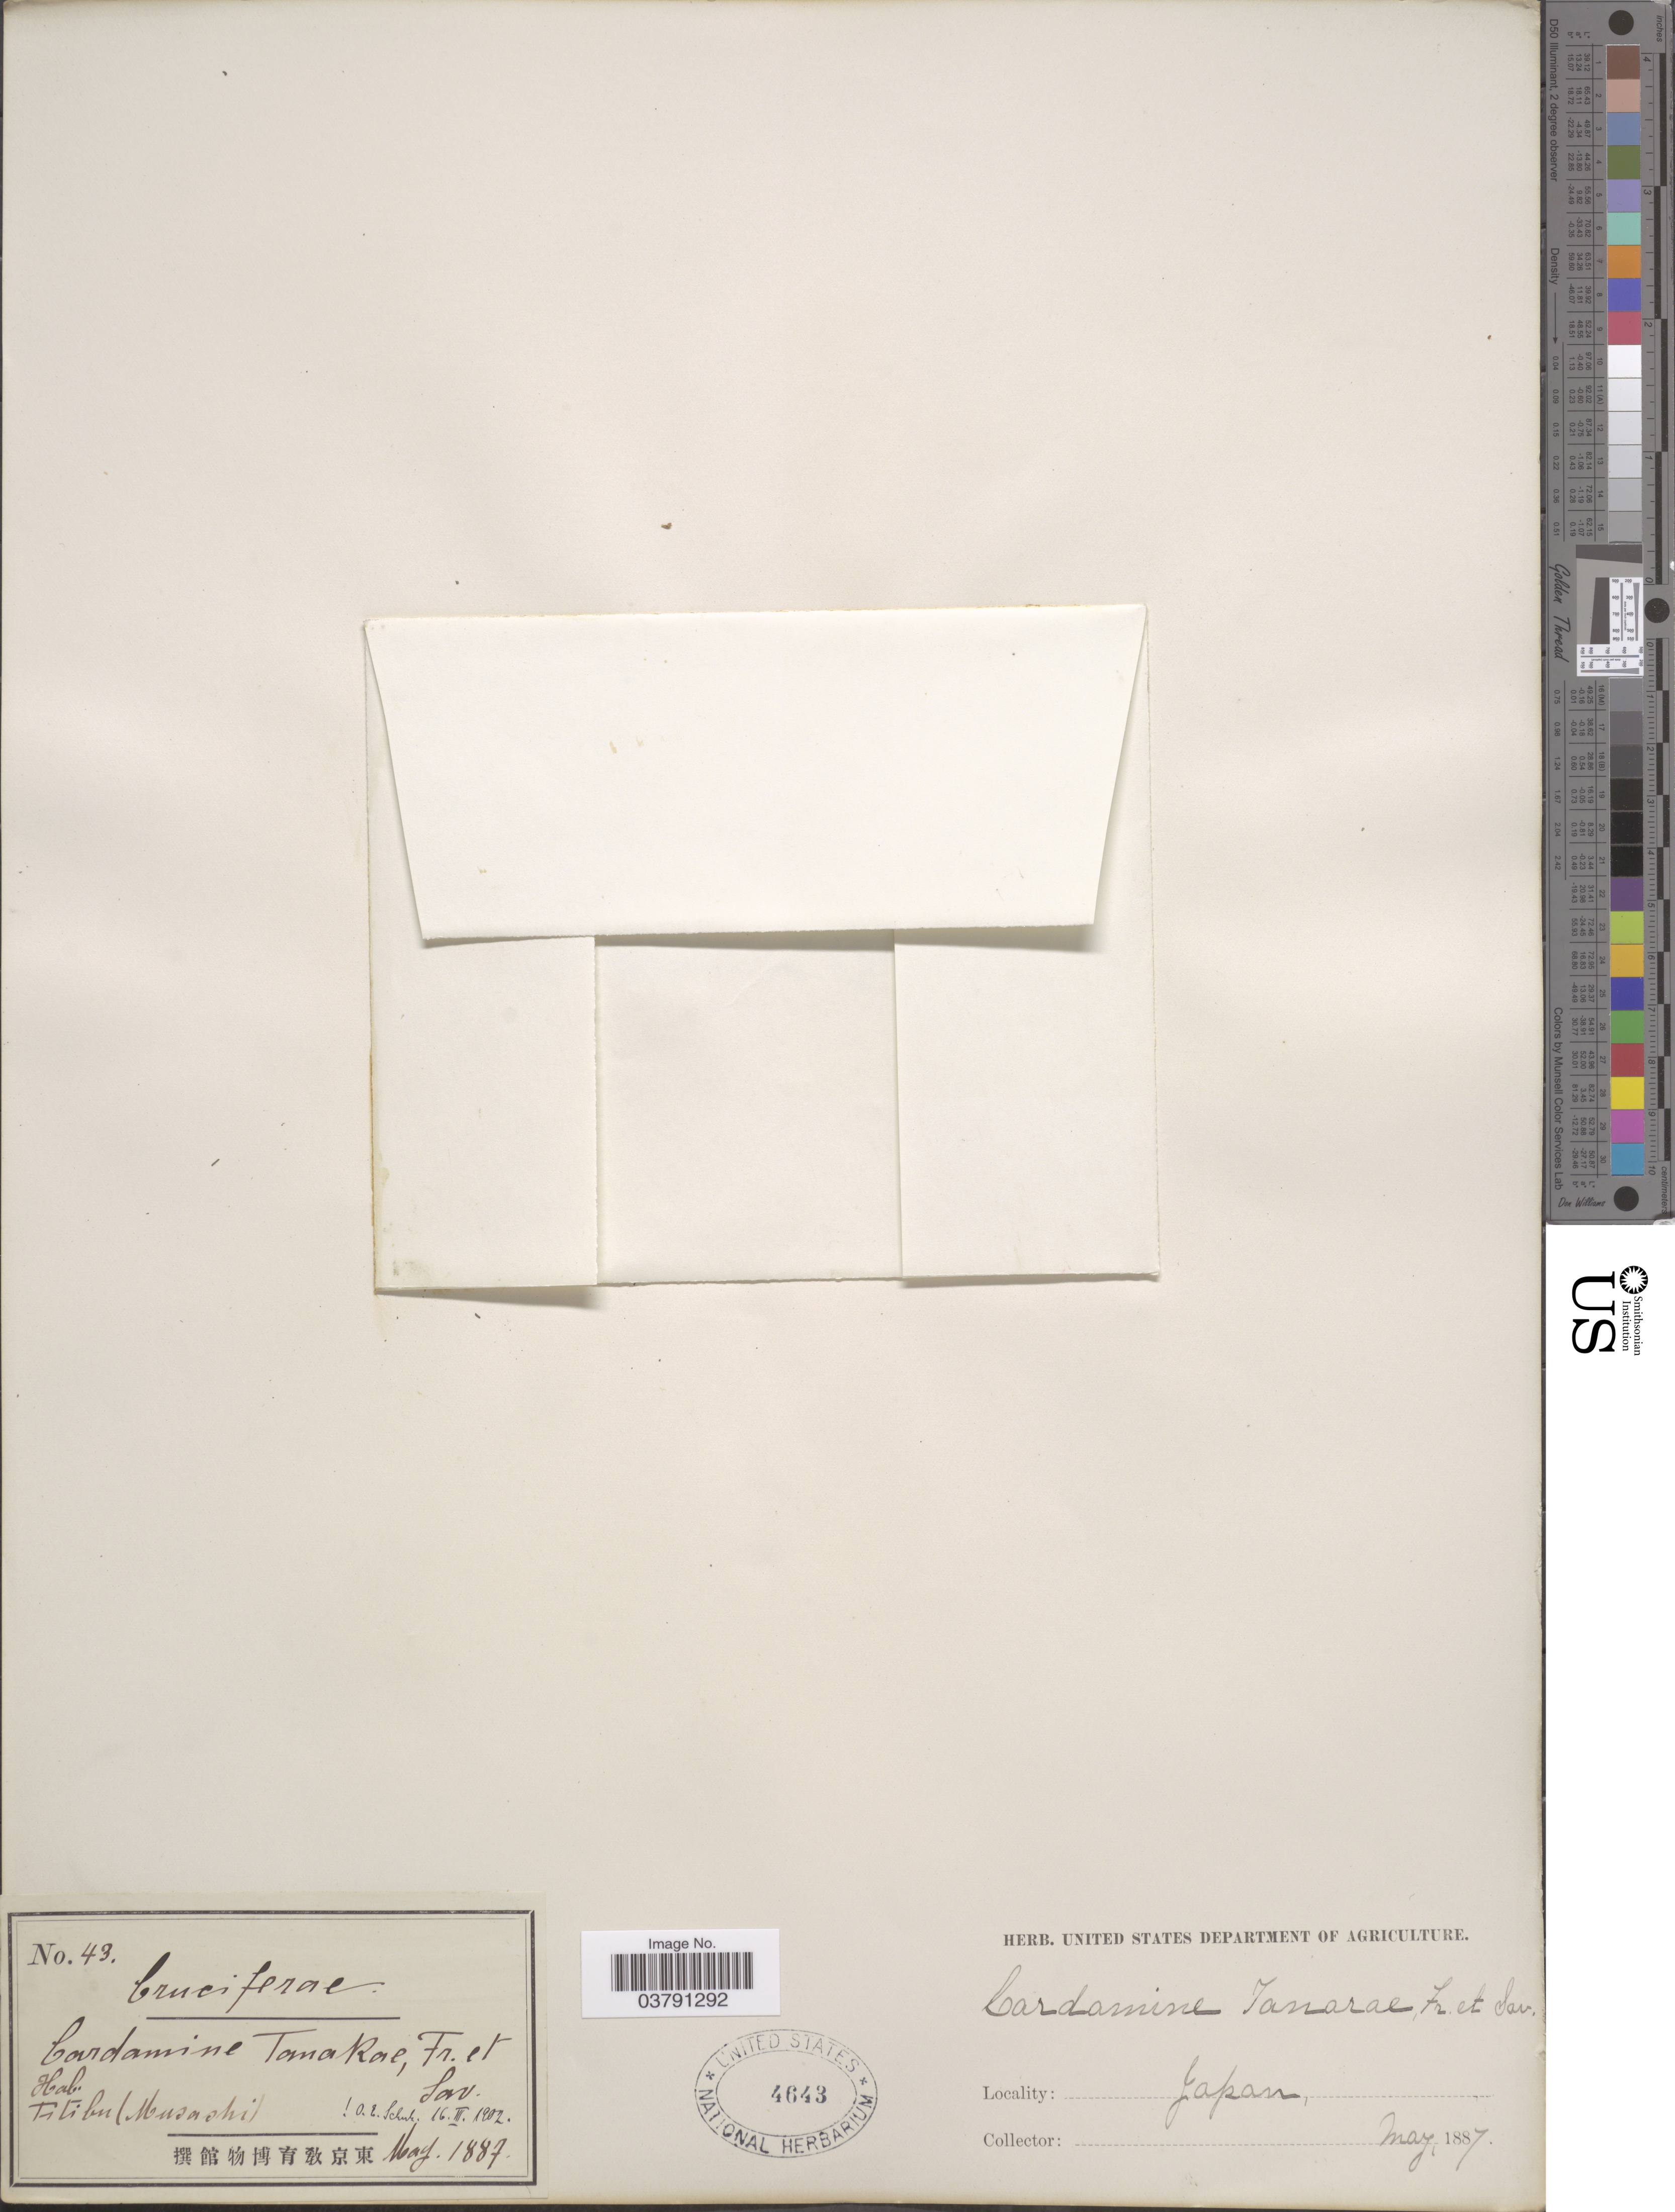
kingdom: Plantae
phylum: Tracheophyta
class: Magnoliopsida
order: Brassicales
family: Brassicaceae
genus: Cardamine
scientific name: Cardamine tanakae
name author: Franch. & Sav.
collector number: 43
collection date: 1887-05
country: Japan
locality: Titibu (Mushashi).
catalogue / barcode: US 4643